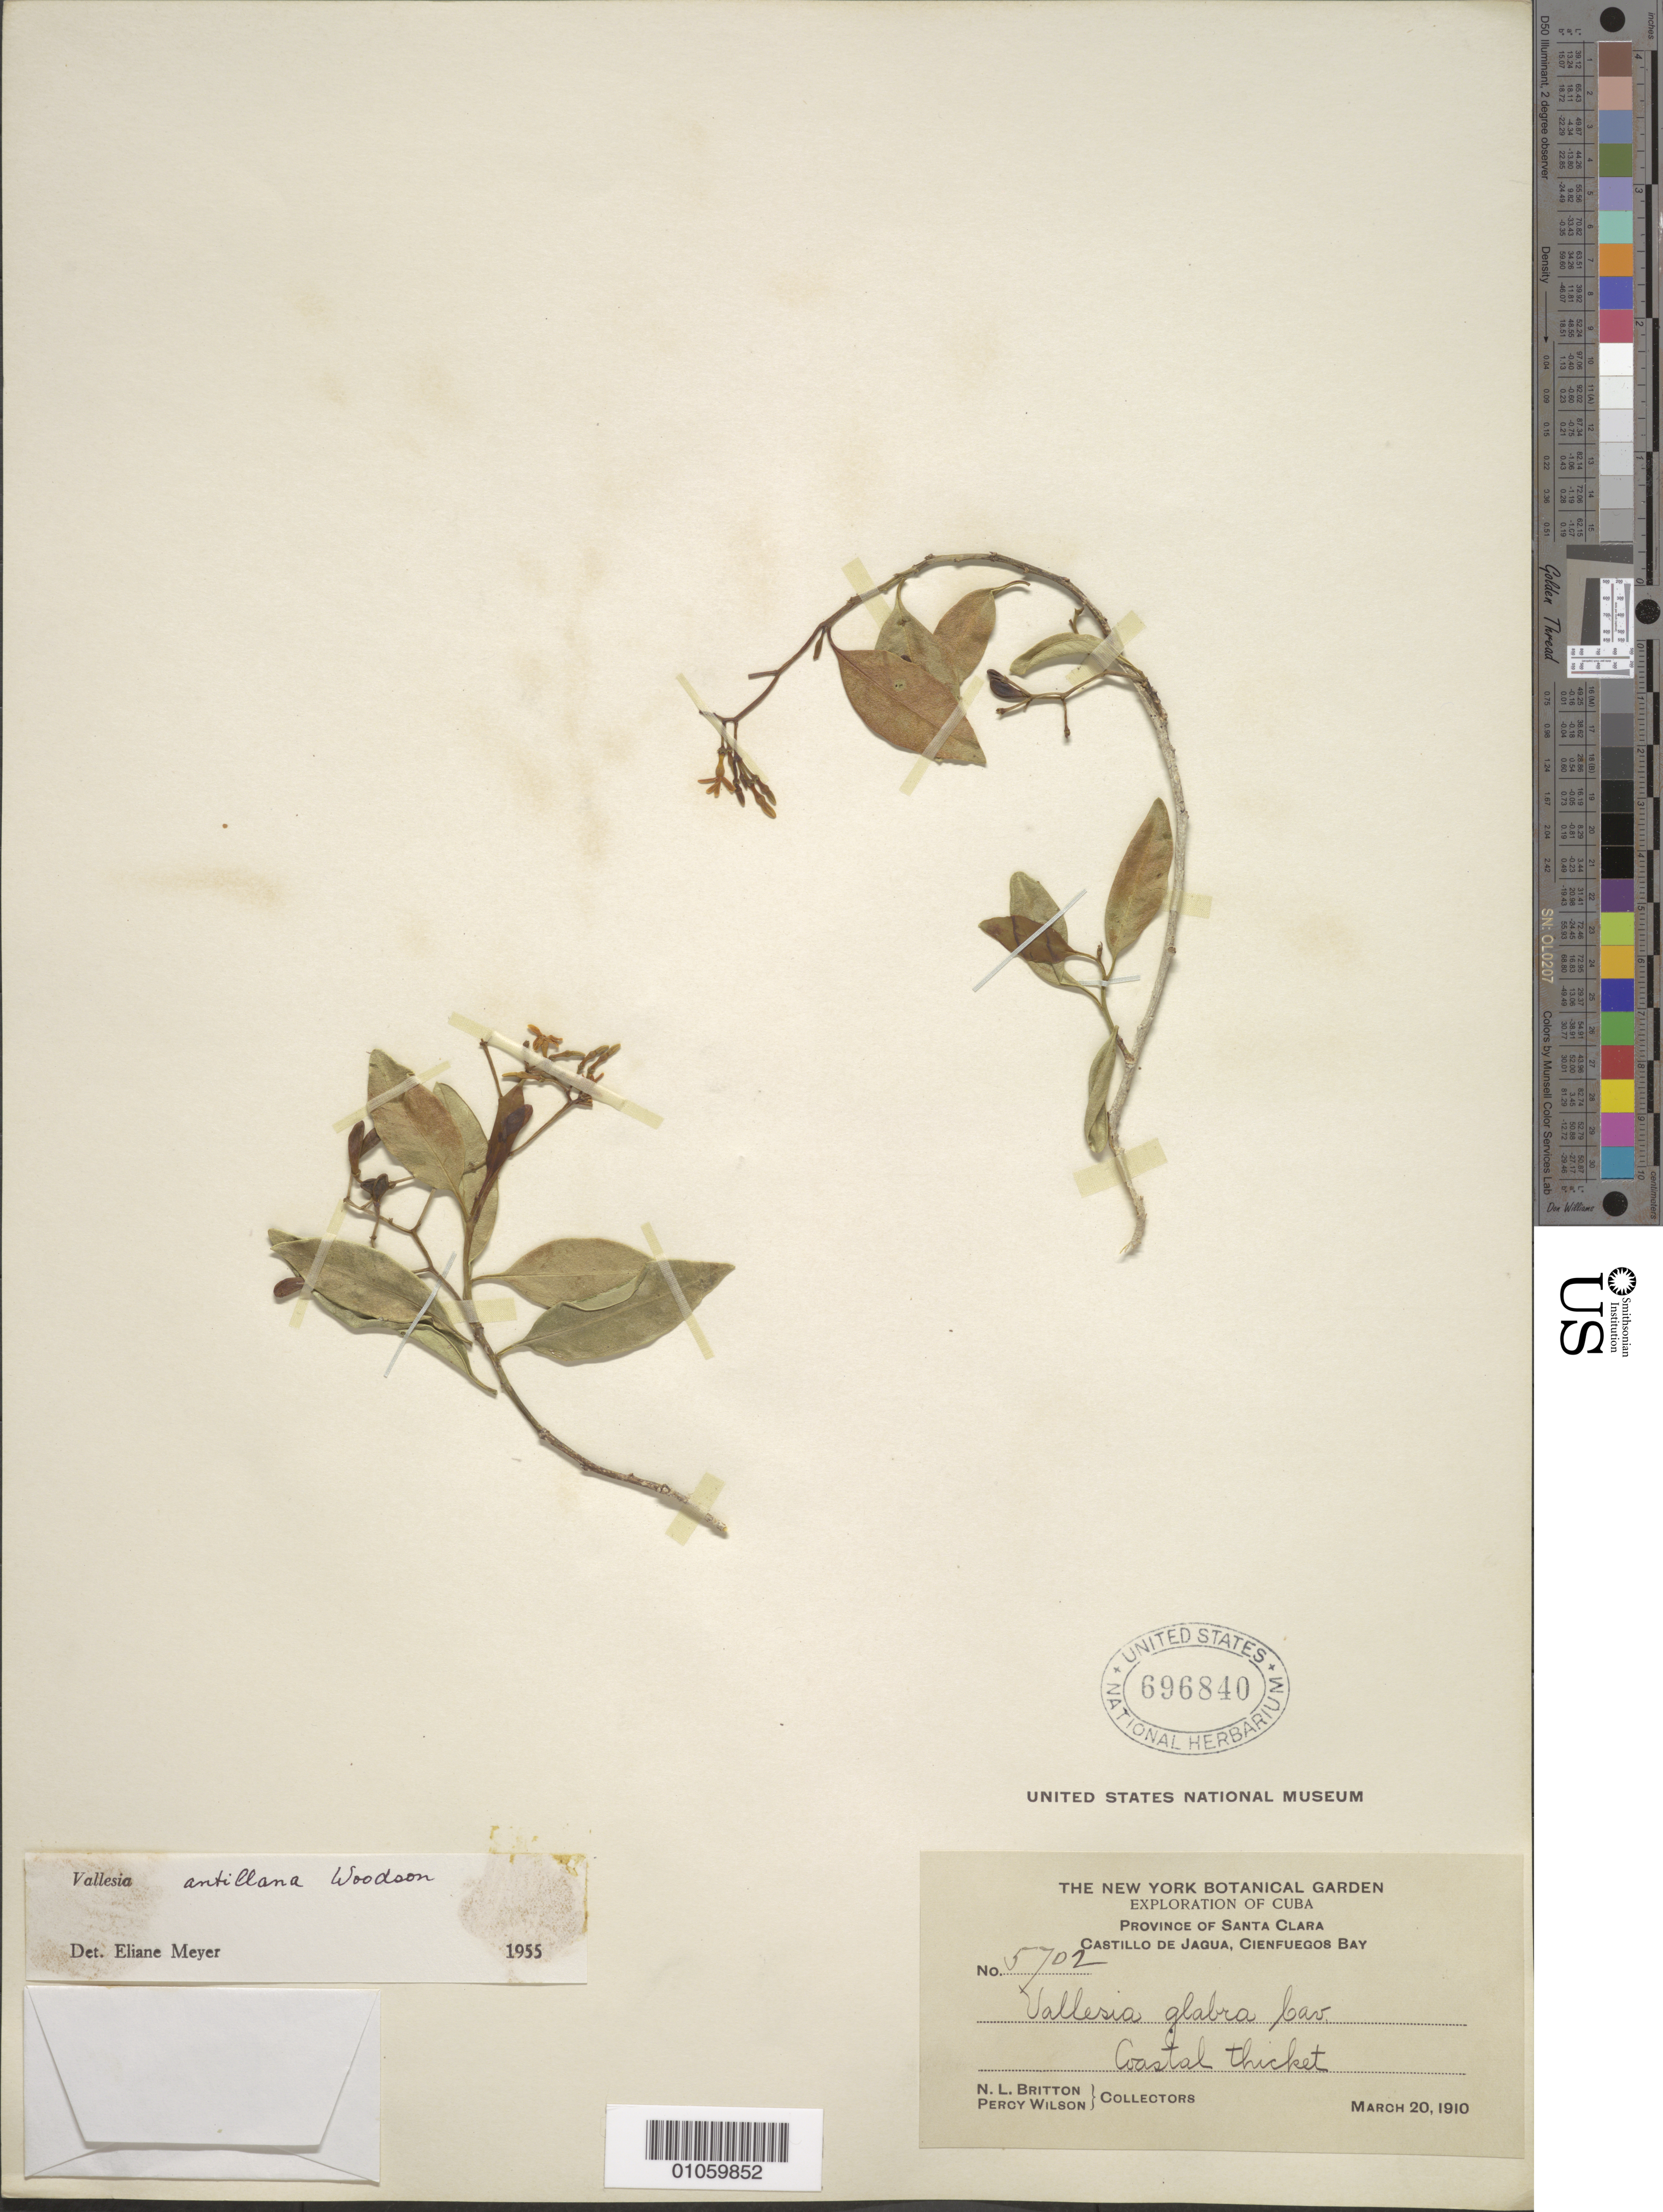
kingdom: Plantae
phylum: Tracheophyta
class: Magnoliopsida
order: Gentianales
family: Apocynaceae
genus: Vallesia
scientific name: Vallesia antillana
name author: Woodson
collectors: N. Britton & P. Wilson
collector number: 5702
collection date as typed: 20 Mar 1910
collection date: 1910-03-20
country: Cuba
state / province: Villa Clara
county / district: Santa Clara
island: Cuba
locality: Castillo de Jagua, Cienfuegos Bay, coastal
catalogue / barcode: US 696840